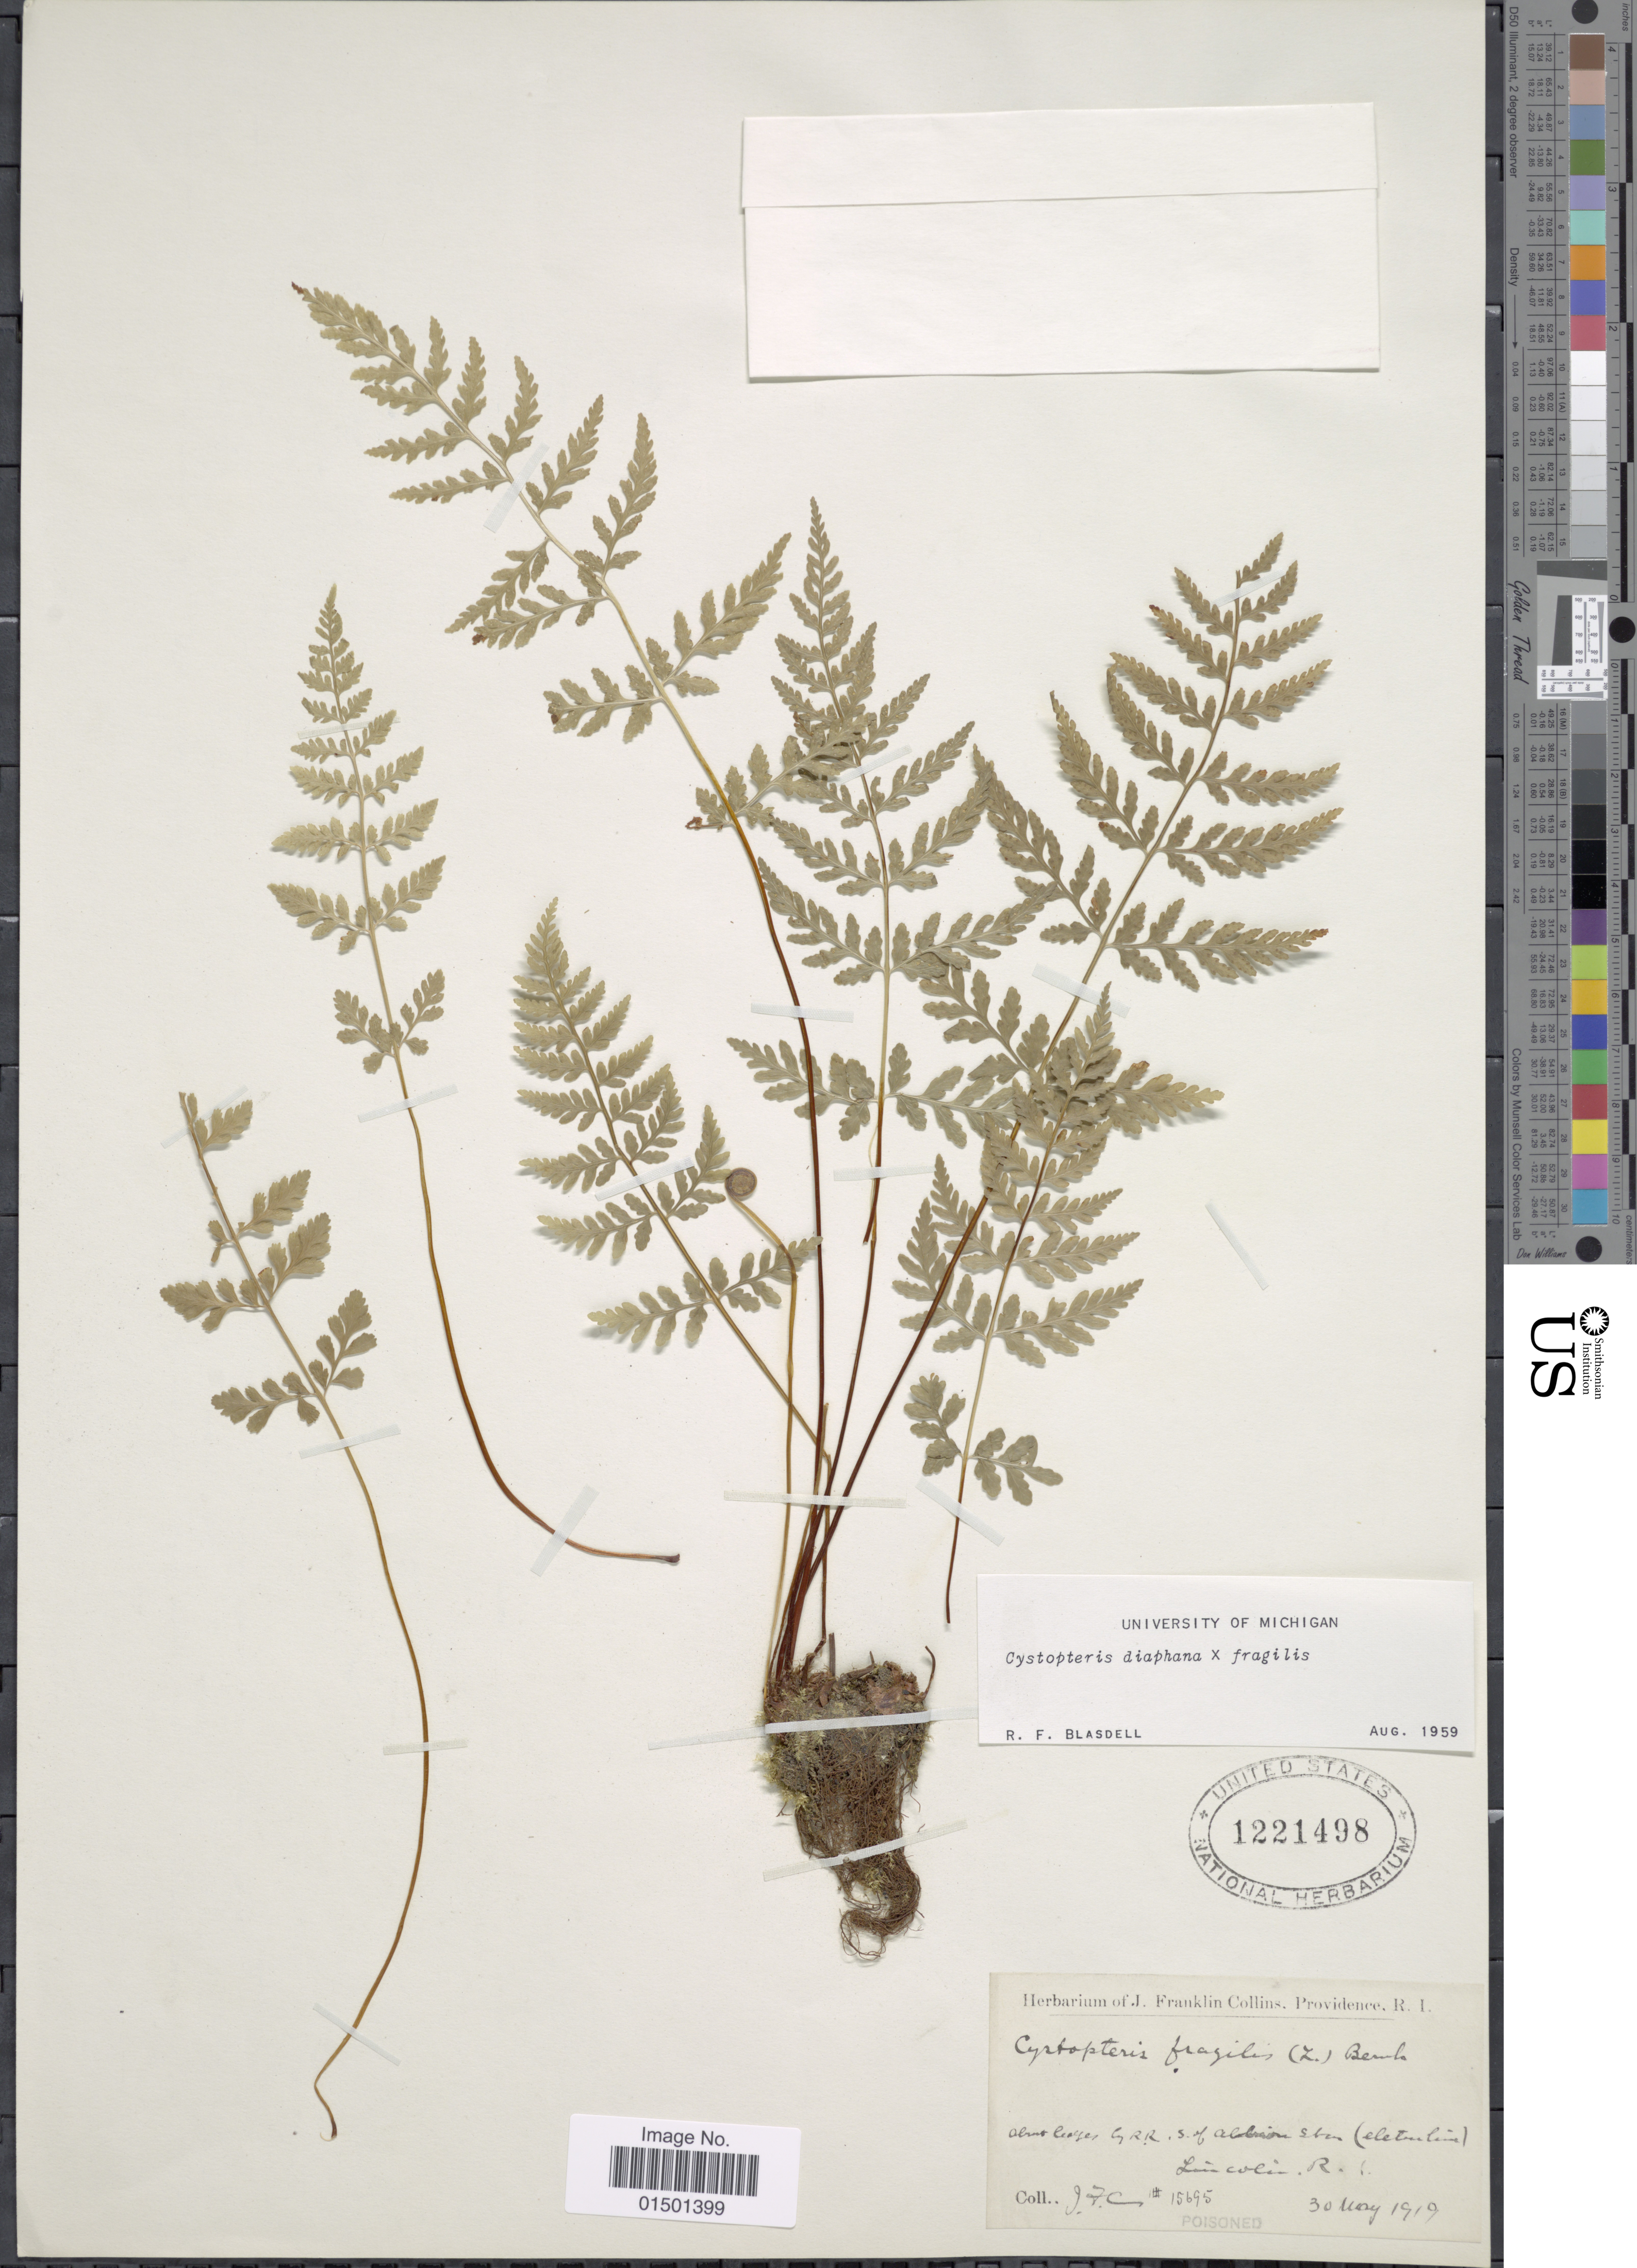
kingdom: Plantae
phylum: Tracheophyta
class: Polypodiopsida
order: Polypodiales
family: Cystopteridaceae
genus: Cystopteris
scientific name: Cystopteris diaphana x C. fragilis (L.) Bernh.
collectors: J. Collins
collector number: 15695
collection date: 1919-05-30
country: United States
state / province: Rhode Island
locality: Along ledges by RR s. of Albain stan, Lincolin R. [interpreted]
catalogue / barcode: US 1221498